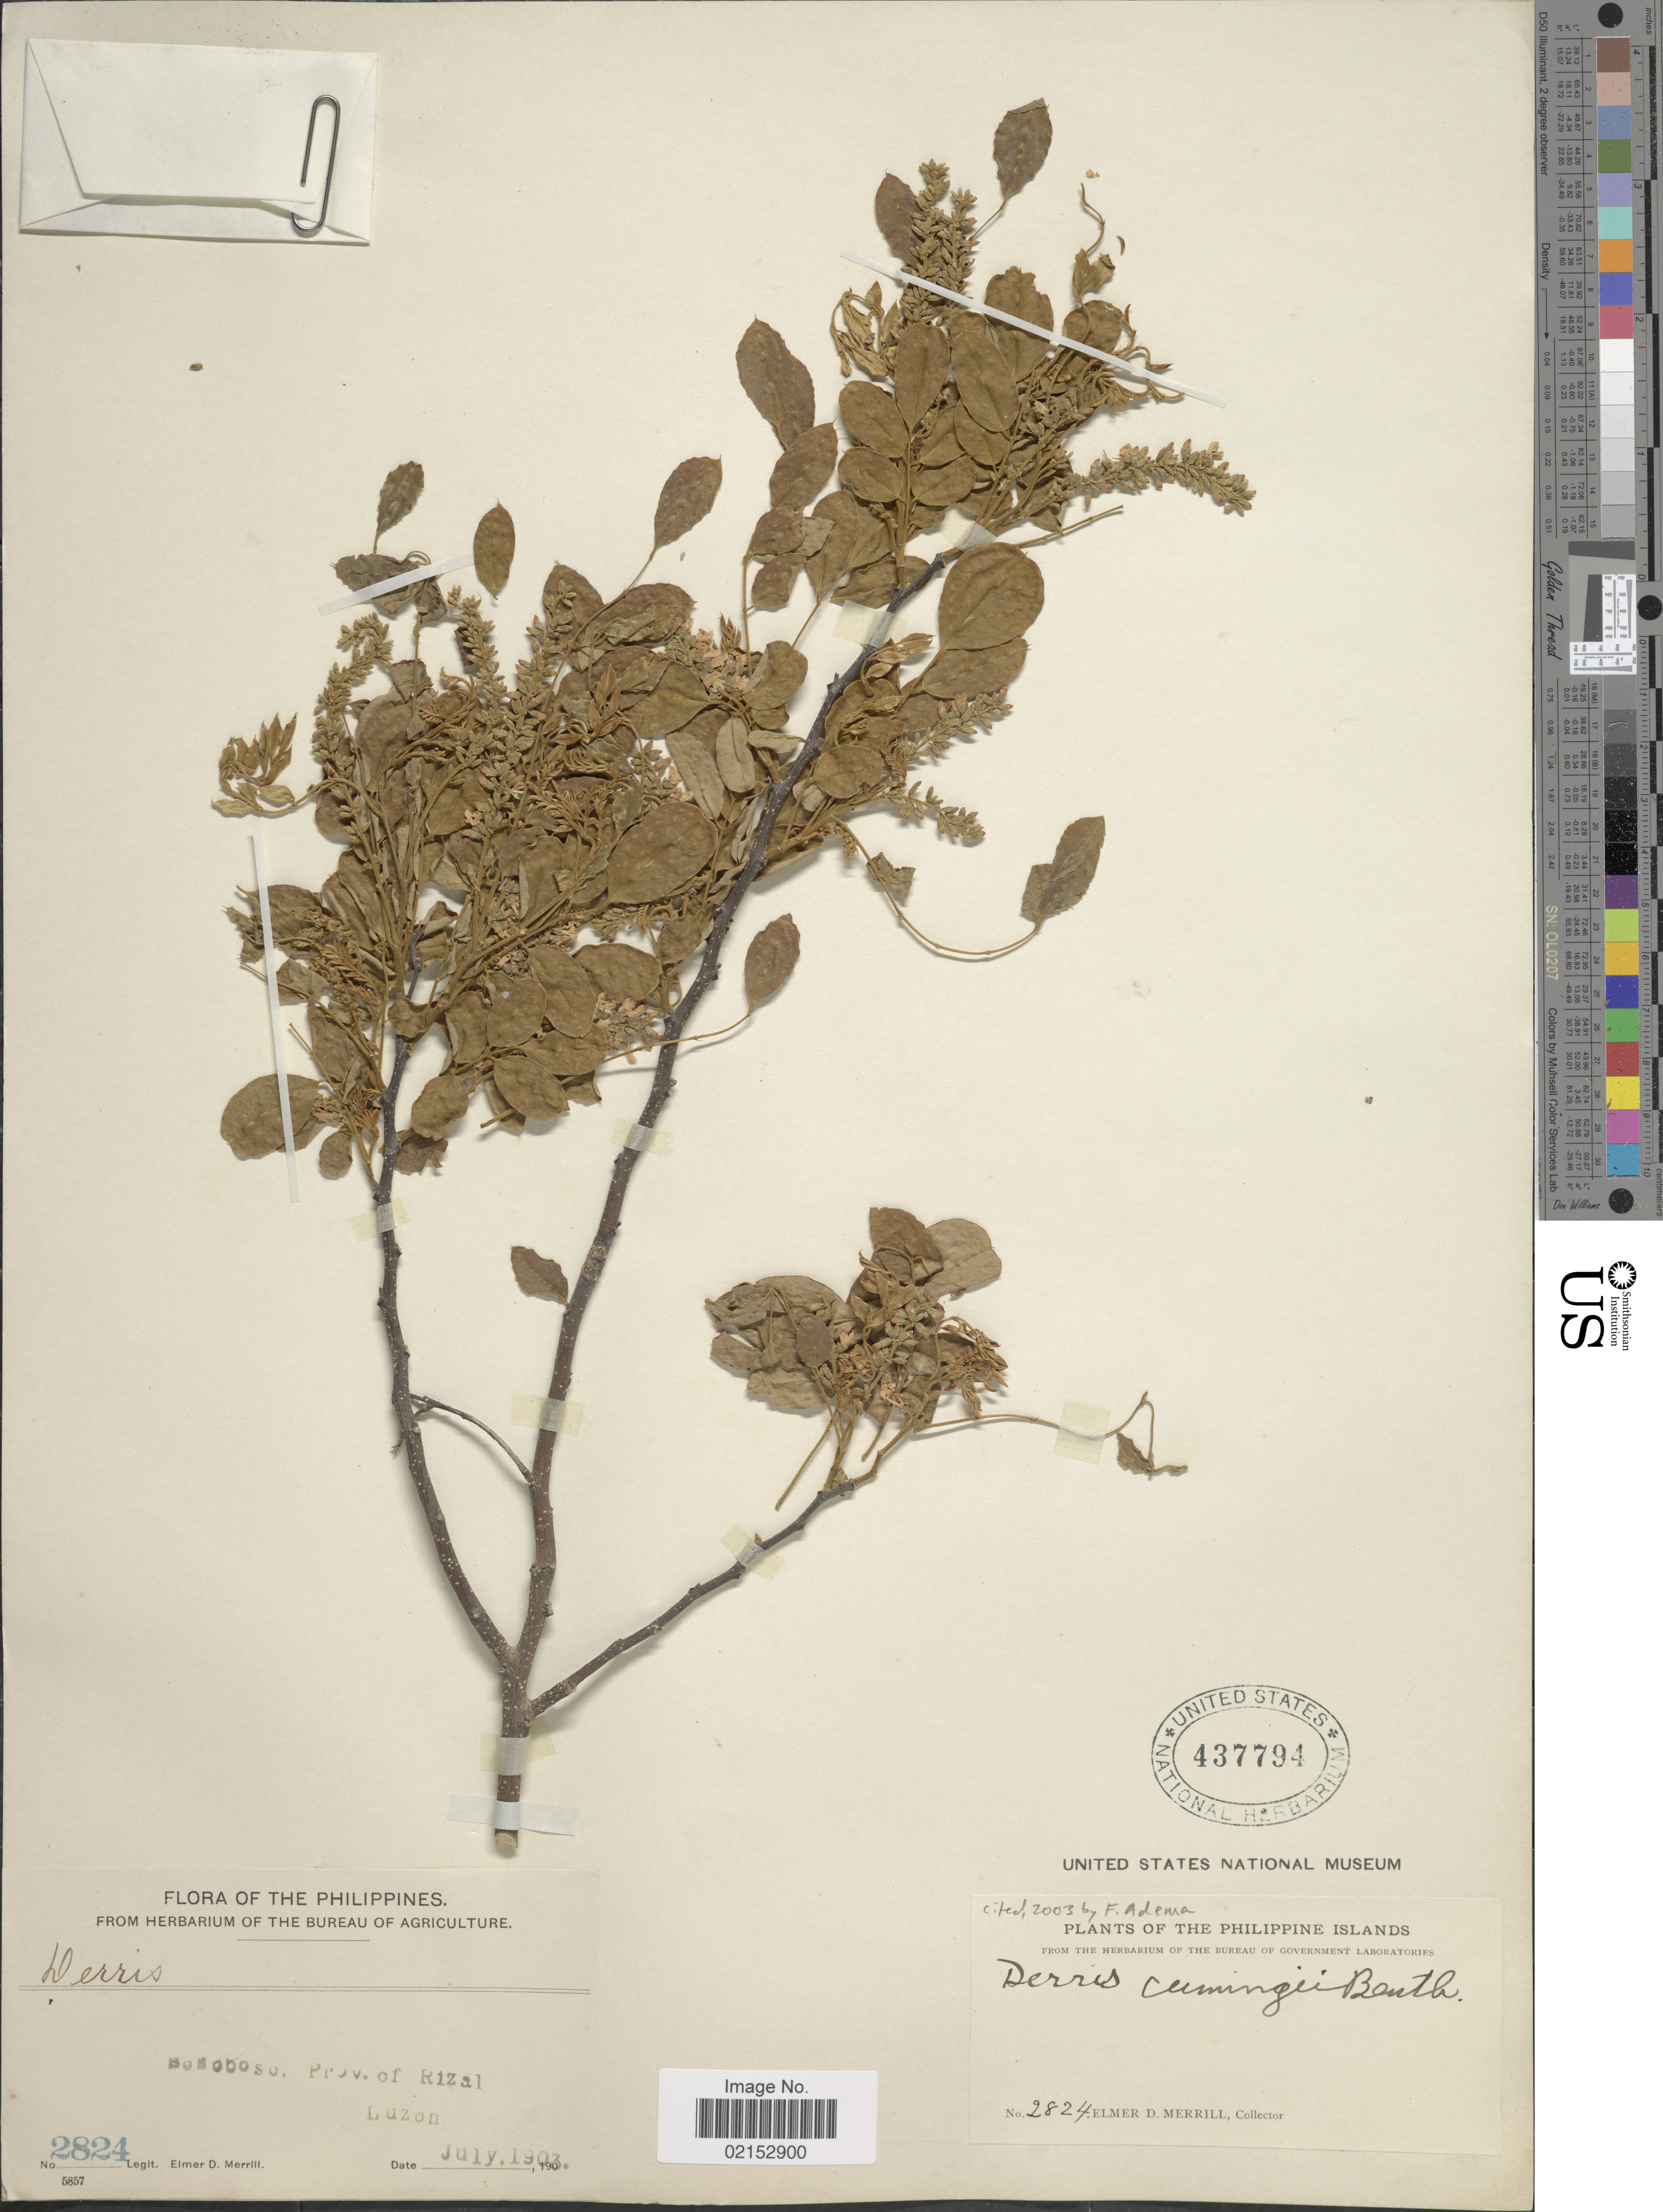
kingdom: Plantae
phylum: Tracheophyta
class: Magnoliopsida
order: Fabales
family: Fabaceae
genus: Brachypterum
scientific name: Brachypterum cumingii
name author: (Benth.) Adema & Sirich.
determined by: Strong, Mark T., (BOT), Smithsonian Institution - National Museum of Natural History (UNITED STATES)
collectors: E. D. Merrill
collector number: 2824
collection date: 1903-07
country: Philippines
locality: The Philippine Islands, Bosoboso, Prov. of Rizal, Luzon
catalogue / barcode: US 437794